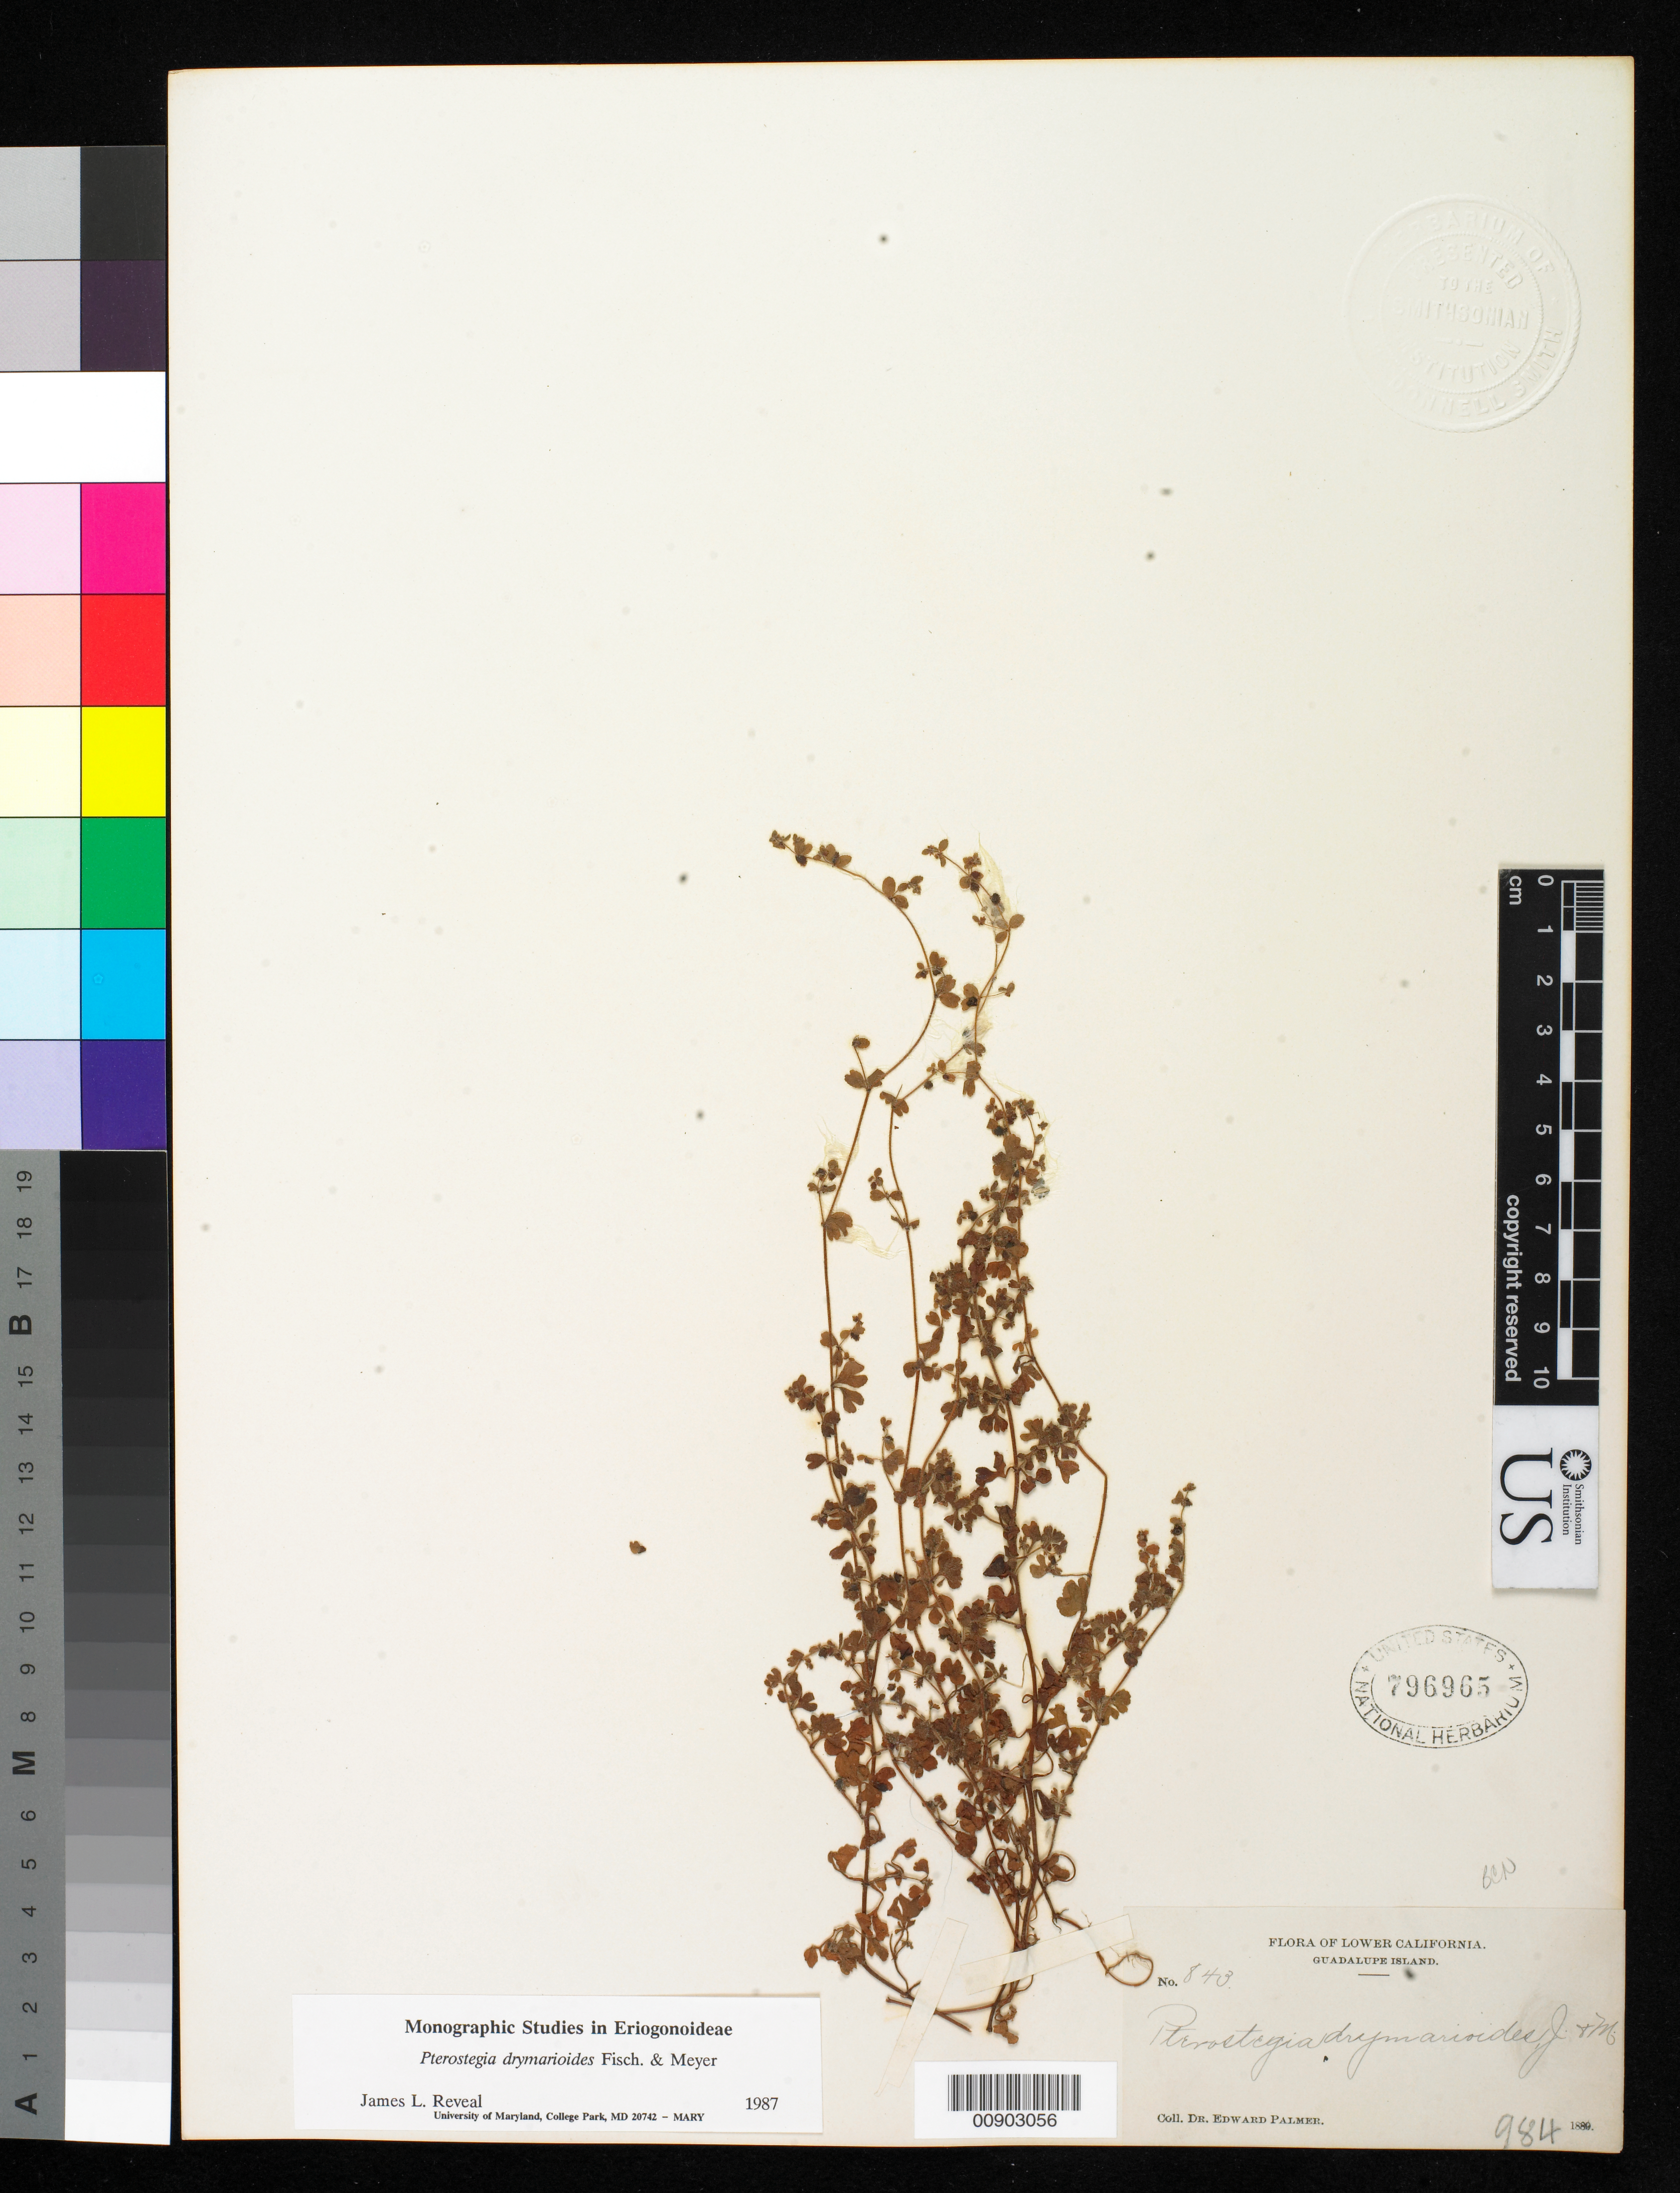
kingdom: Plantae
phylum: Tracheophyta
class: Magnoliopsida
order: Caryophyllales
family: Polygonaceae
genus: Pterostegia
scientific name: Pterostegia drymarioides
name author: Fisch. & C.A. Mey.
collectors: E. Palmer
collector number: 843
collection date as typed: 1889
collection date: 1889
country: Mexico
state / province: Baja California Norte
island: Guadalupe I.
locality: Guadalupe Island, Baja California.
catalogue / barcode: US 796965